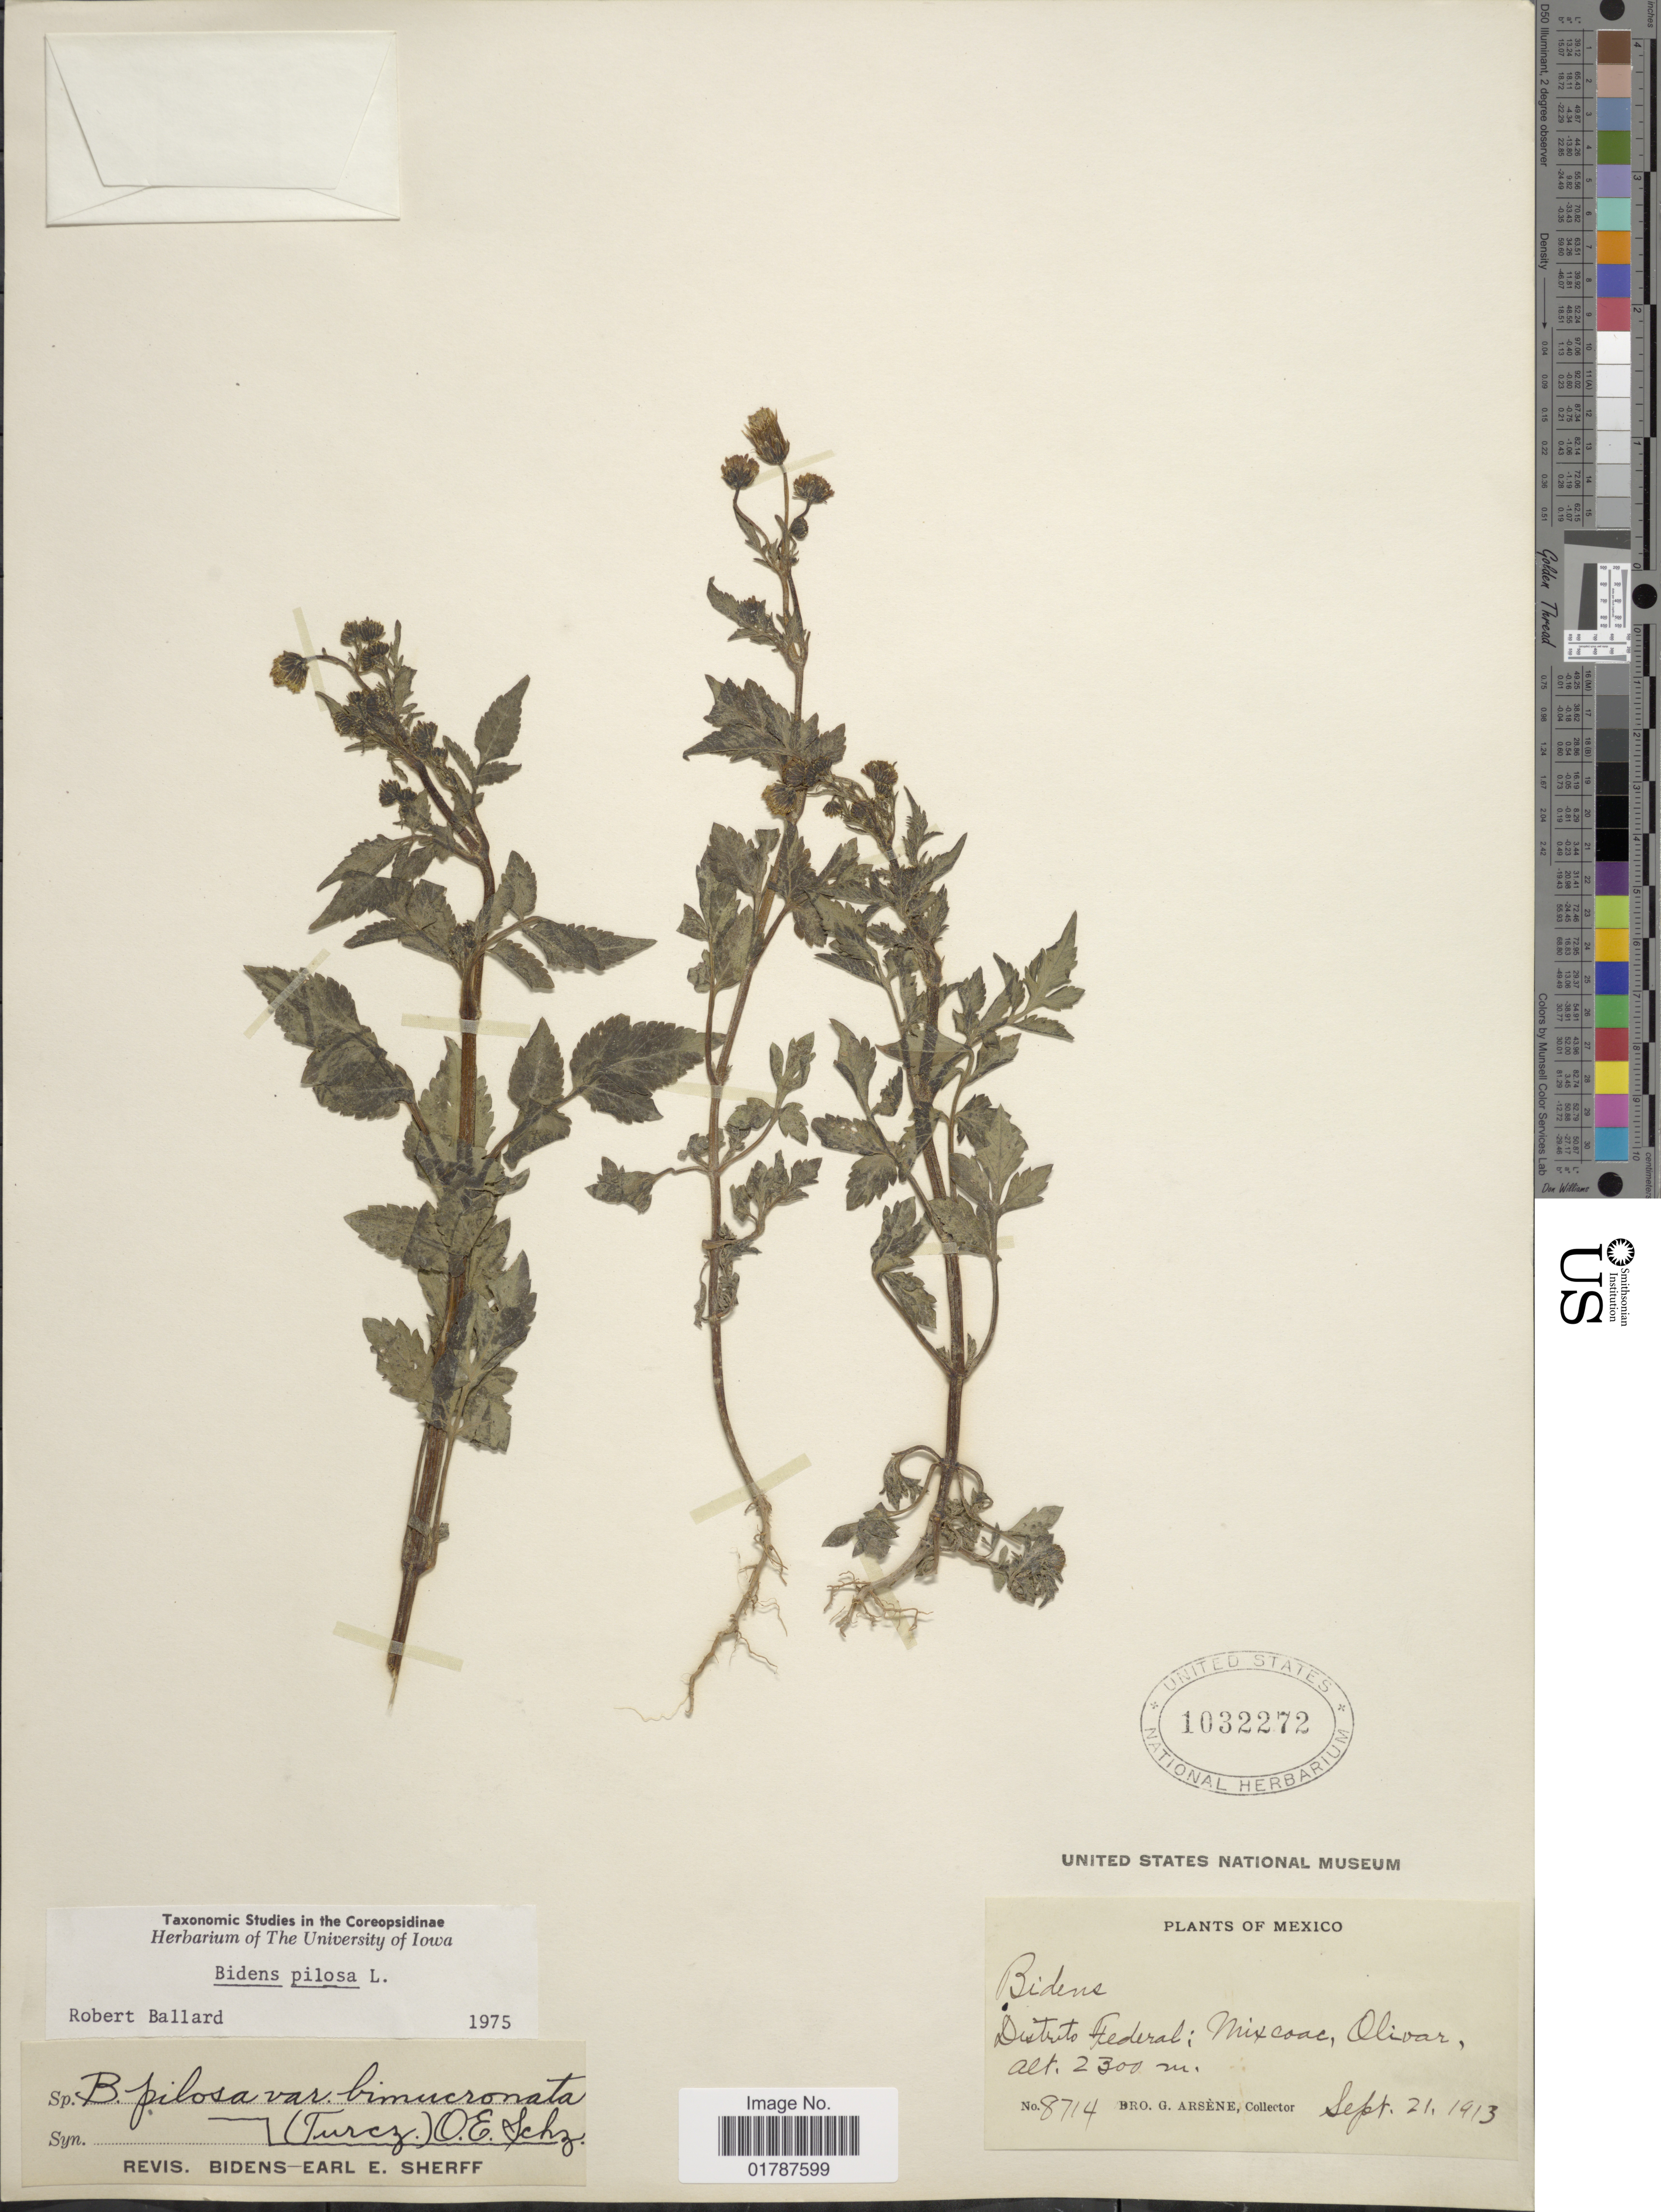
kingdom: Plantae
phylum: Tracheophyta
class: Magnoliopsida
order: Asterales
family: Asteraceae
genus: Bidens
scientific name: Bidens pilosa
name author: L.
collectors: Bro. G. Arsène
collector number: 8714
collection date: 1913-09-21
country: Mexico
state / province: Distrito Federal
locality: Distrito Federal, Mixcoac, Olivar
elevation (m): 2300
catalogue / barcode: US 1032272